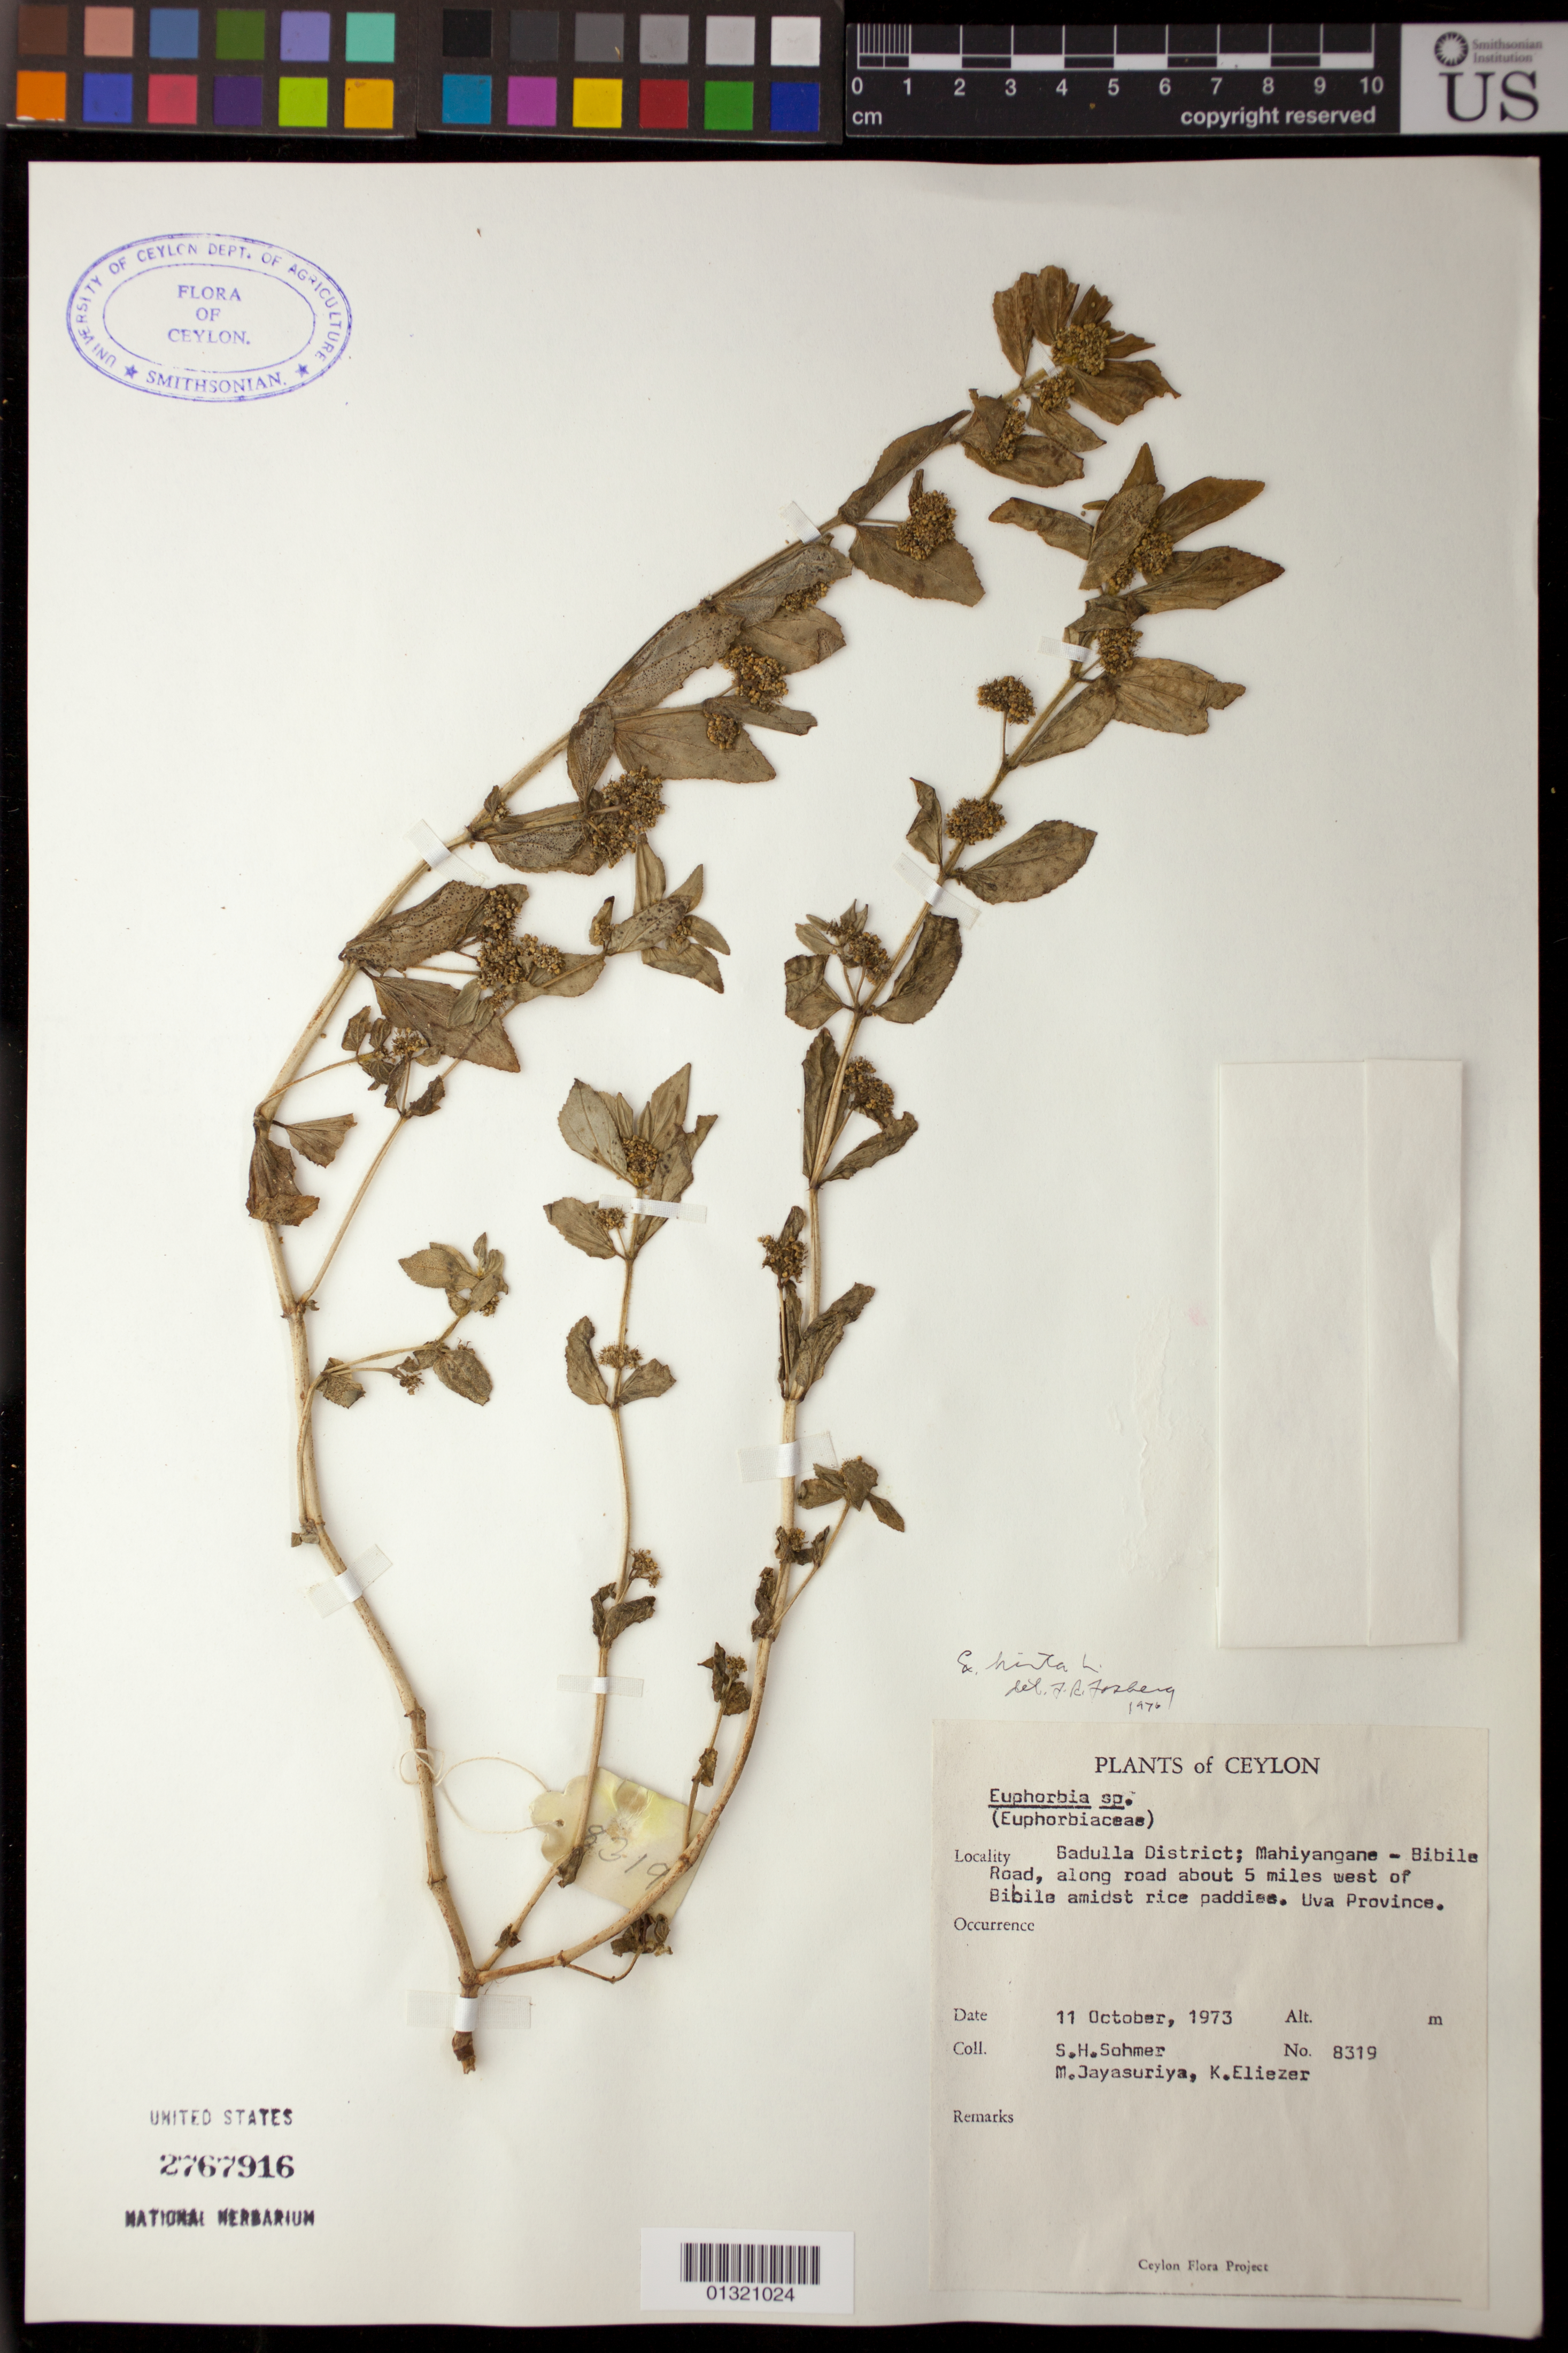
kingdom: Plantae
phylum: Tracheophyta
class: Magnoliopsida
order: Malpighiales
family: Euphorbiaceae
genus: Euphorbia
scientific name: Euphorbia hirta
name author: L.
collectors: S. H. Sohmer, M. Jayasuriya & K. Eliezer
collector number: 8319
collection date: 1973-10-11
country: Sri Lanka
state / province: Uva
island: Ceylon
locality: Badulla District; Mahiyangane - Bibile Road, along road about 5 miles west of Bibile amidst rice paddies.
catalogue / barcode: US 2767916